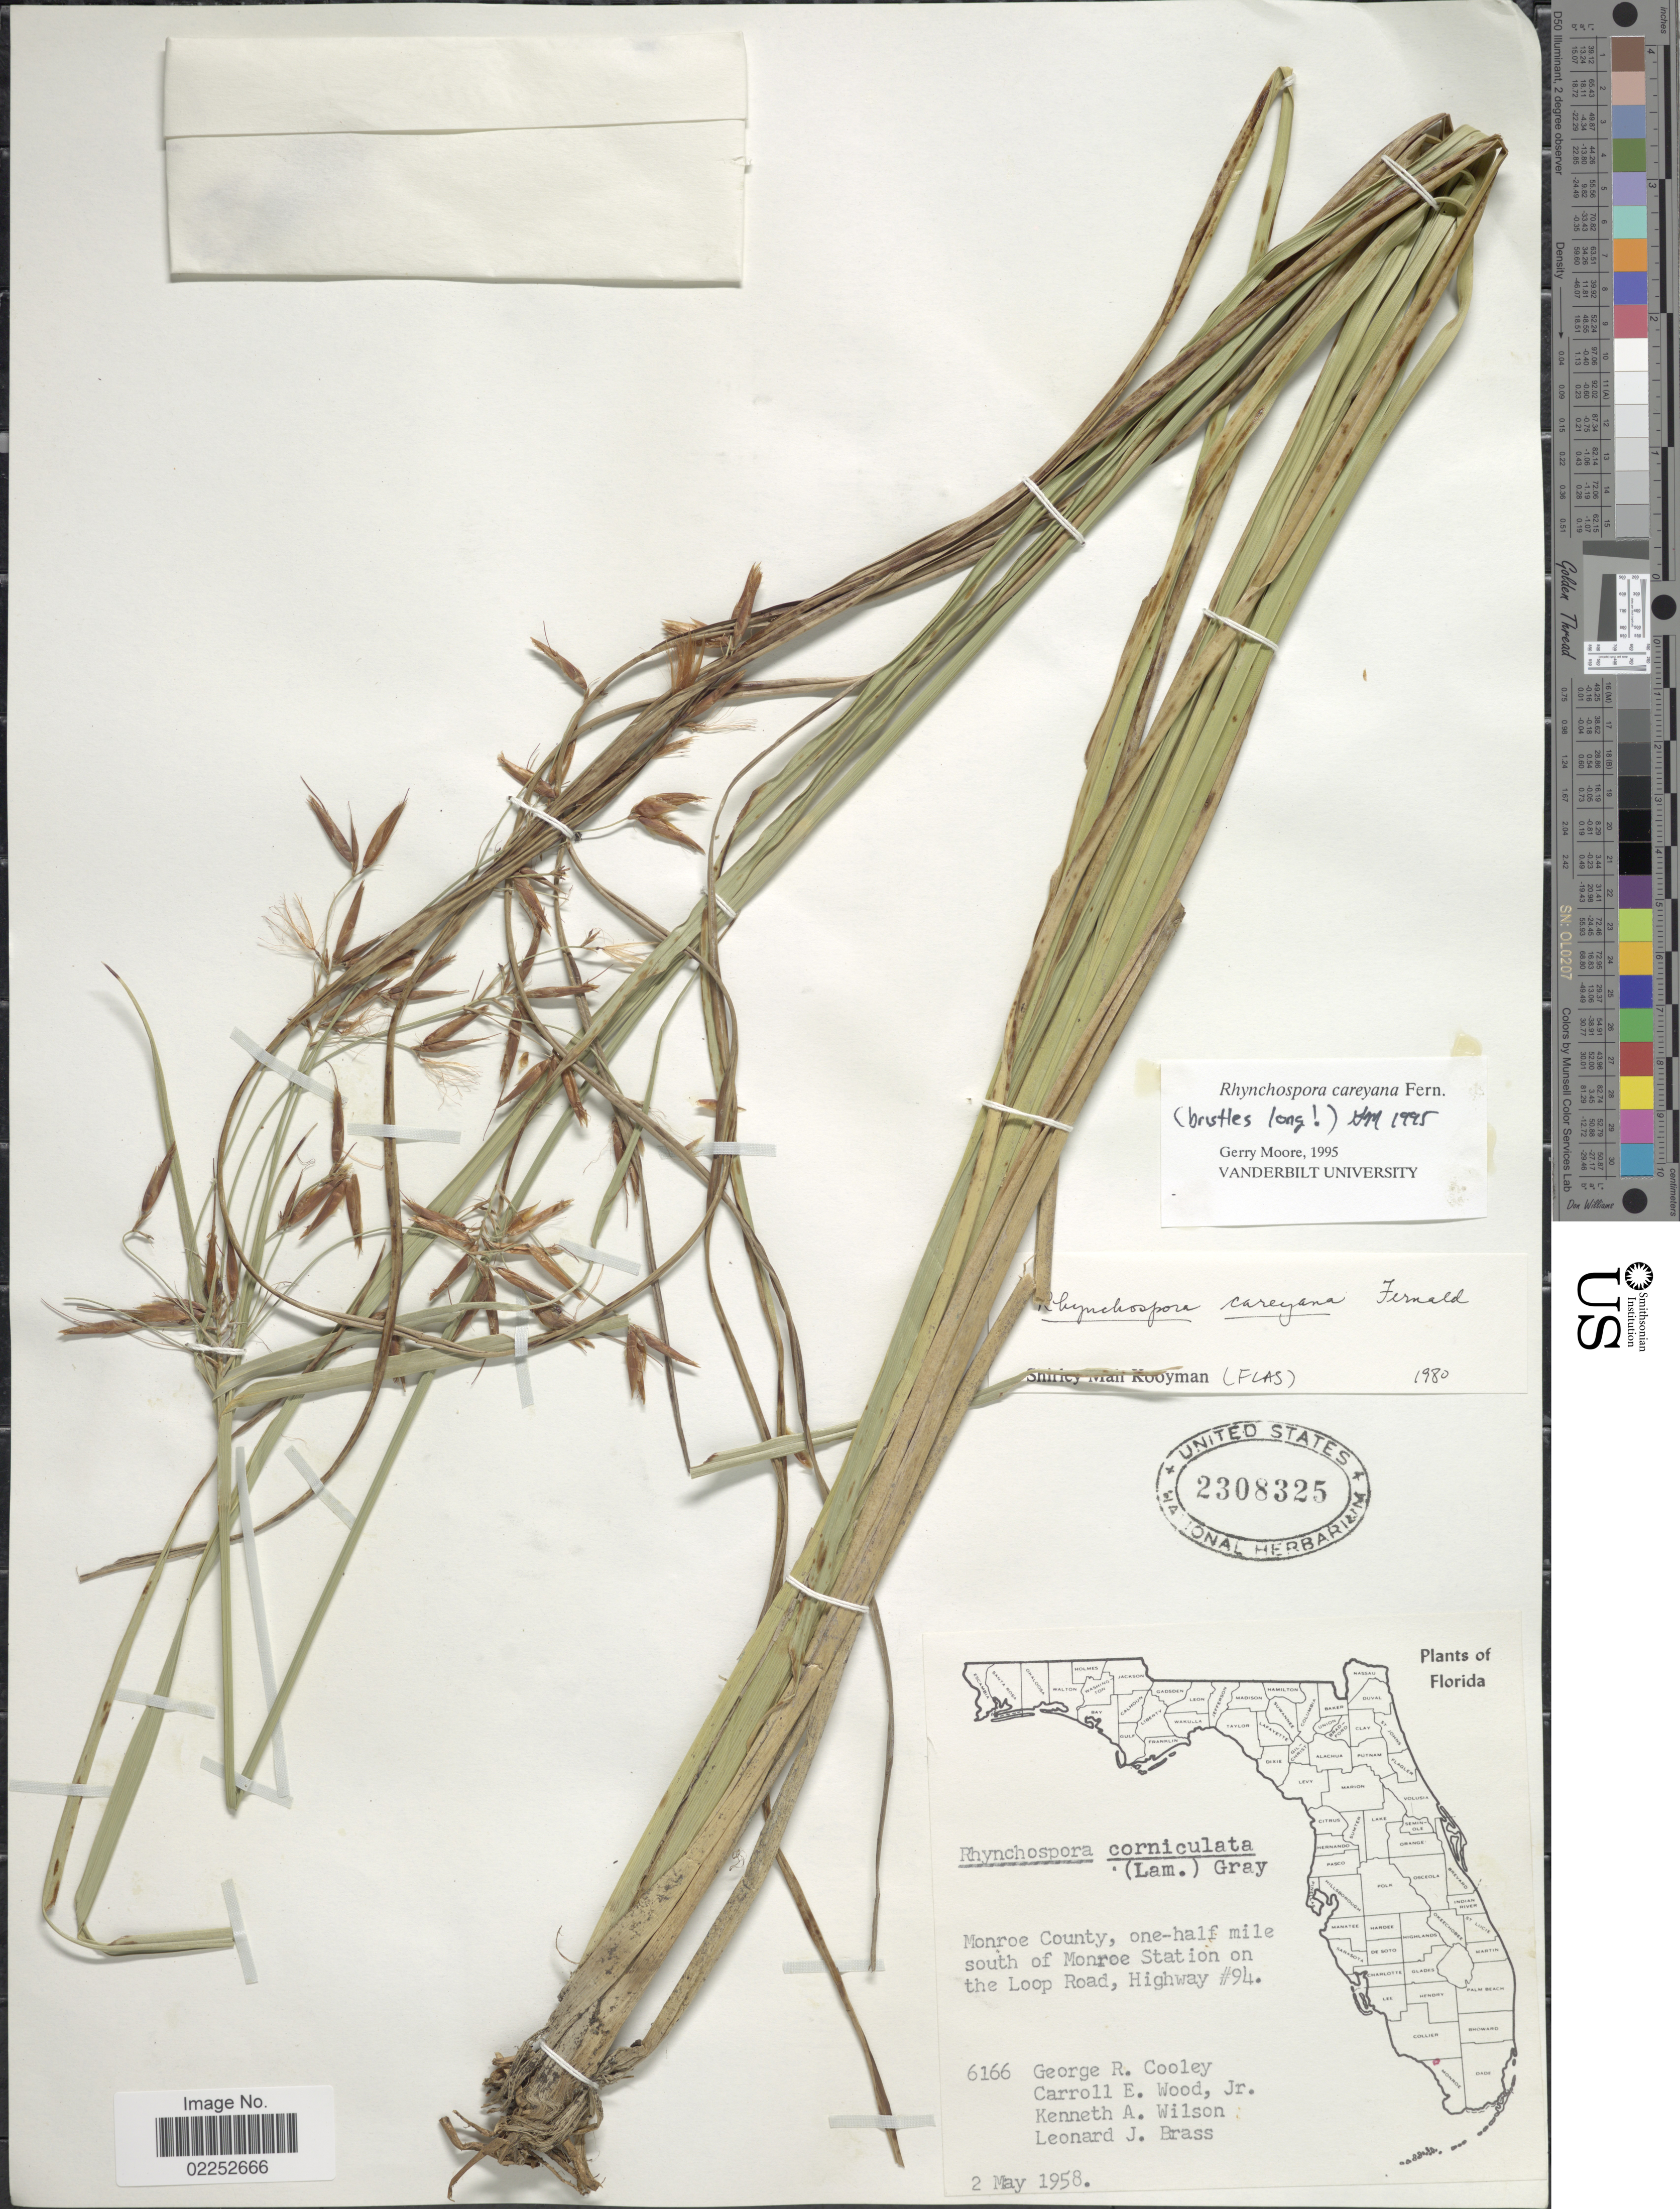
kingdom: Plantae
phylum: Tracheophyta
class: Liliopsida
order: Poales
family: Cyperaceae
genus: Rhynchospora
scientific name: Rhynchospora careyana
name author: Fernald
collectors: G. R. Cooley, C. E. Wood, K. A. Wilson & L. J. Brass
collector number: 6166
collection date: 1958-05-02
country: United States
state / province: Florida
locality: Monroe County, one-half mile south of Monroe Station on the Loop Road, Highway #94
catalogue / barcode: US 2308325